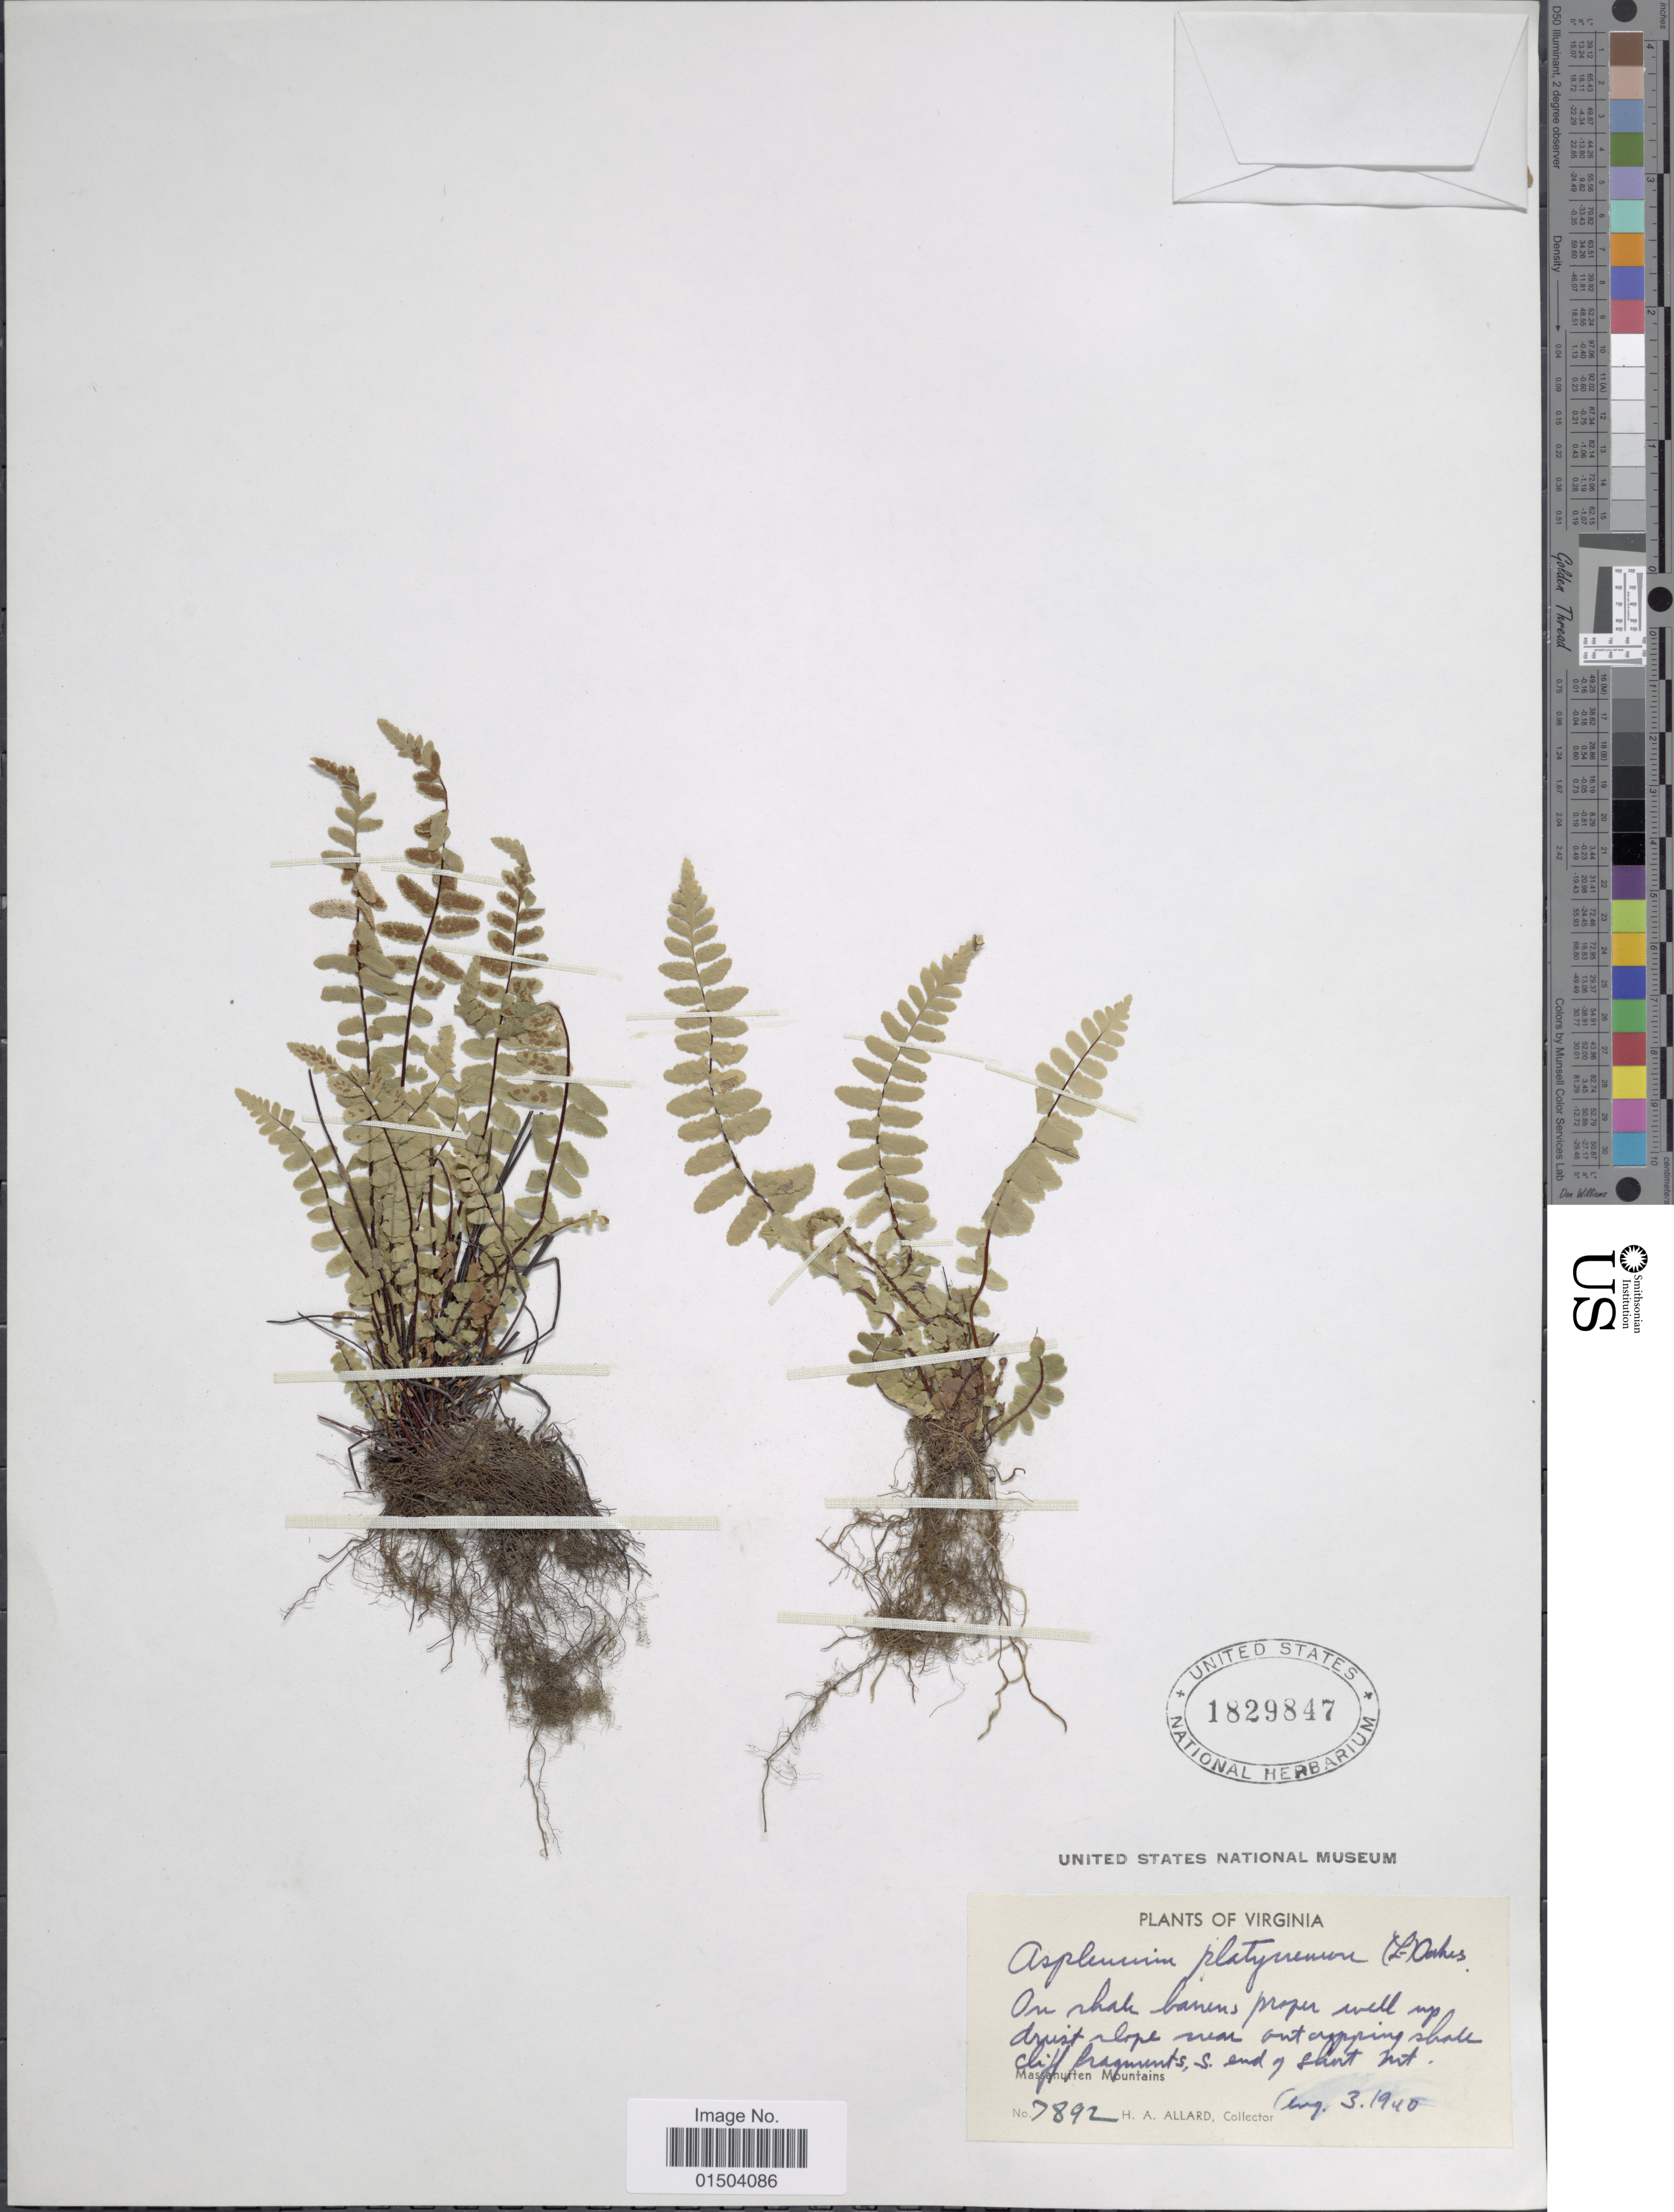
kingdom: Plantae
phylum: Tracheophyta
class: Polypodiopsida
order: Polypodiales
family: Aspleniaceae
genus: Asplenium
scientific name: Asplenium platyneuron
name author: (L.) Britton, Stearns & Poggenb.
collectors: H. A. Allard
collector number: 7892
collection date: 1940-08-03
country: United States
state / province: Virginia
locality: On shale barrens proper well up drust slope near outcropping shale cliff fragments, S. end of Sant Mt., Massanutten Mountains.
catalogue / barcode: US 1829847